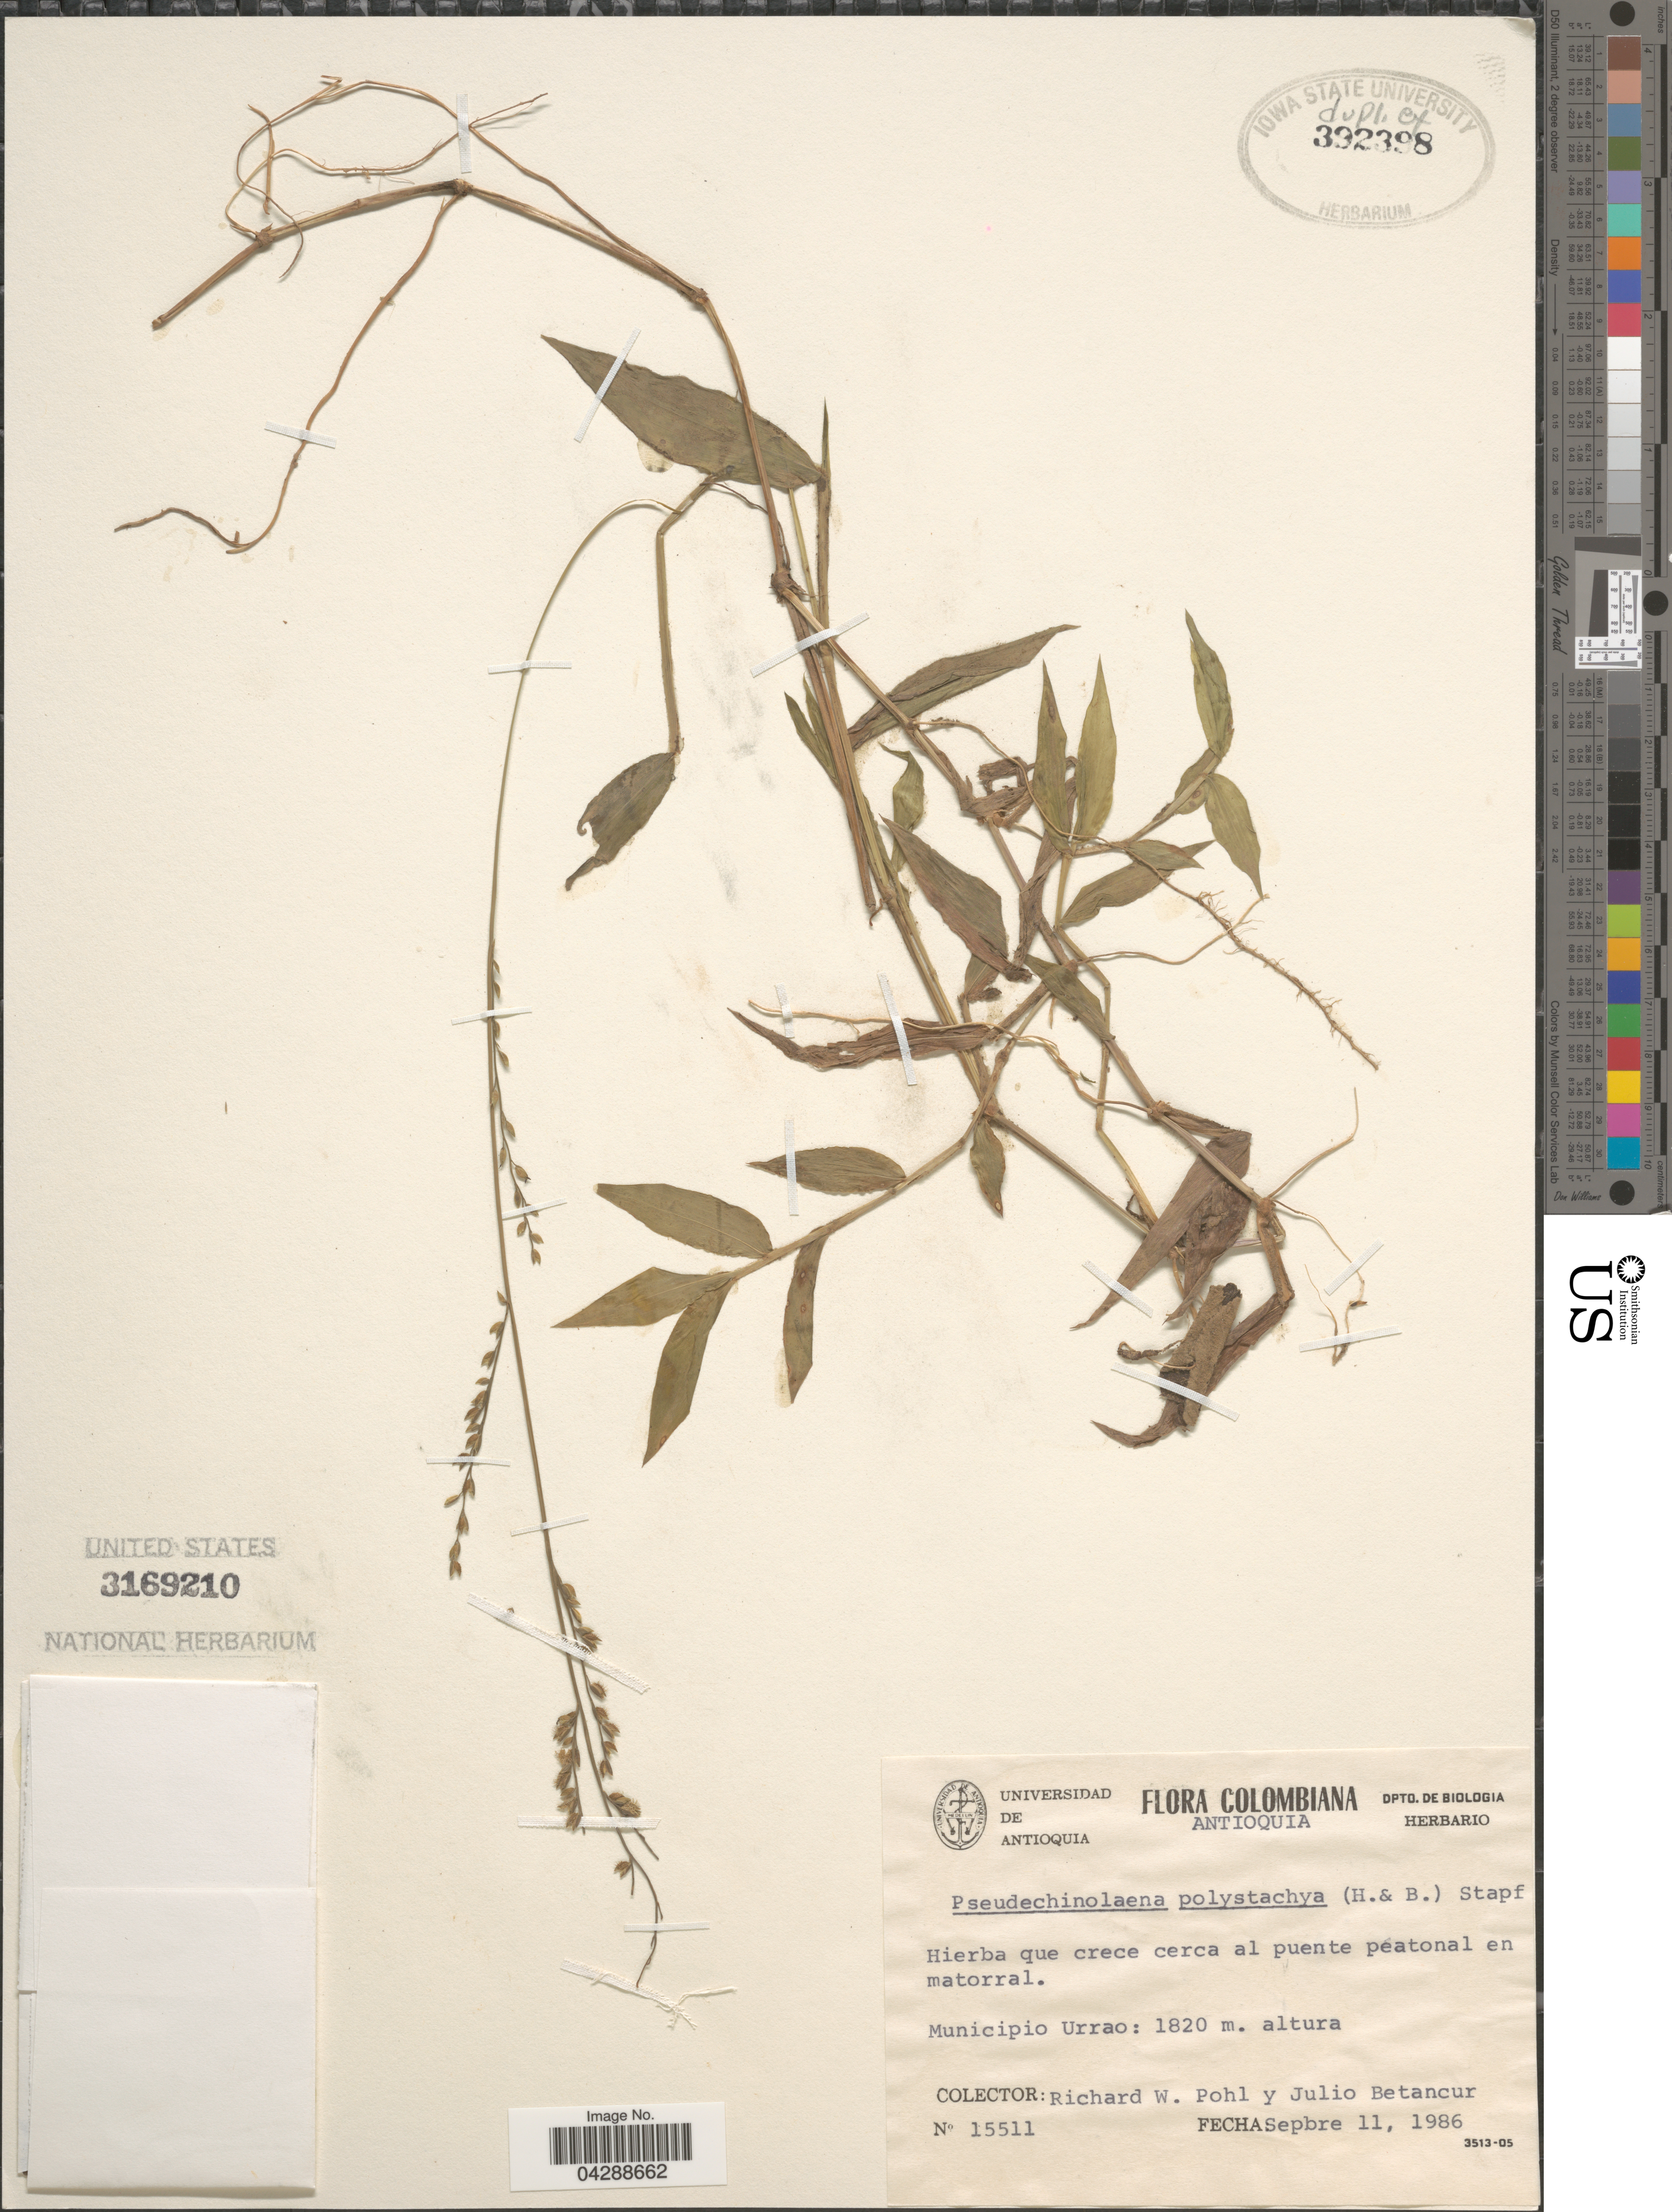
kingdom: Plantae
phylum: Tracheophyta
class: Liliopsida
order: Poales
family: Poaceae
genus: Pseudechinolaena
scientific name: Pseudechinolaena polystachya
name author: (Kunth) Stapf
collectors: R. W. Pohl & J. Betancur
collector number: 15511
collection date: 1986-09-11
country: Colombia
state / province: Antioquia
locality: Municipio Urrao.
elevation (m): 1820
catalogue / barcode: US 3169210